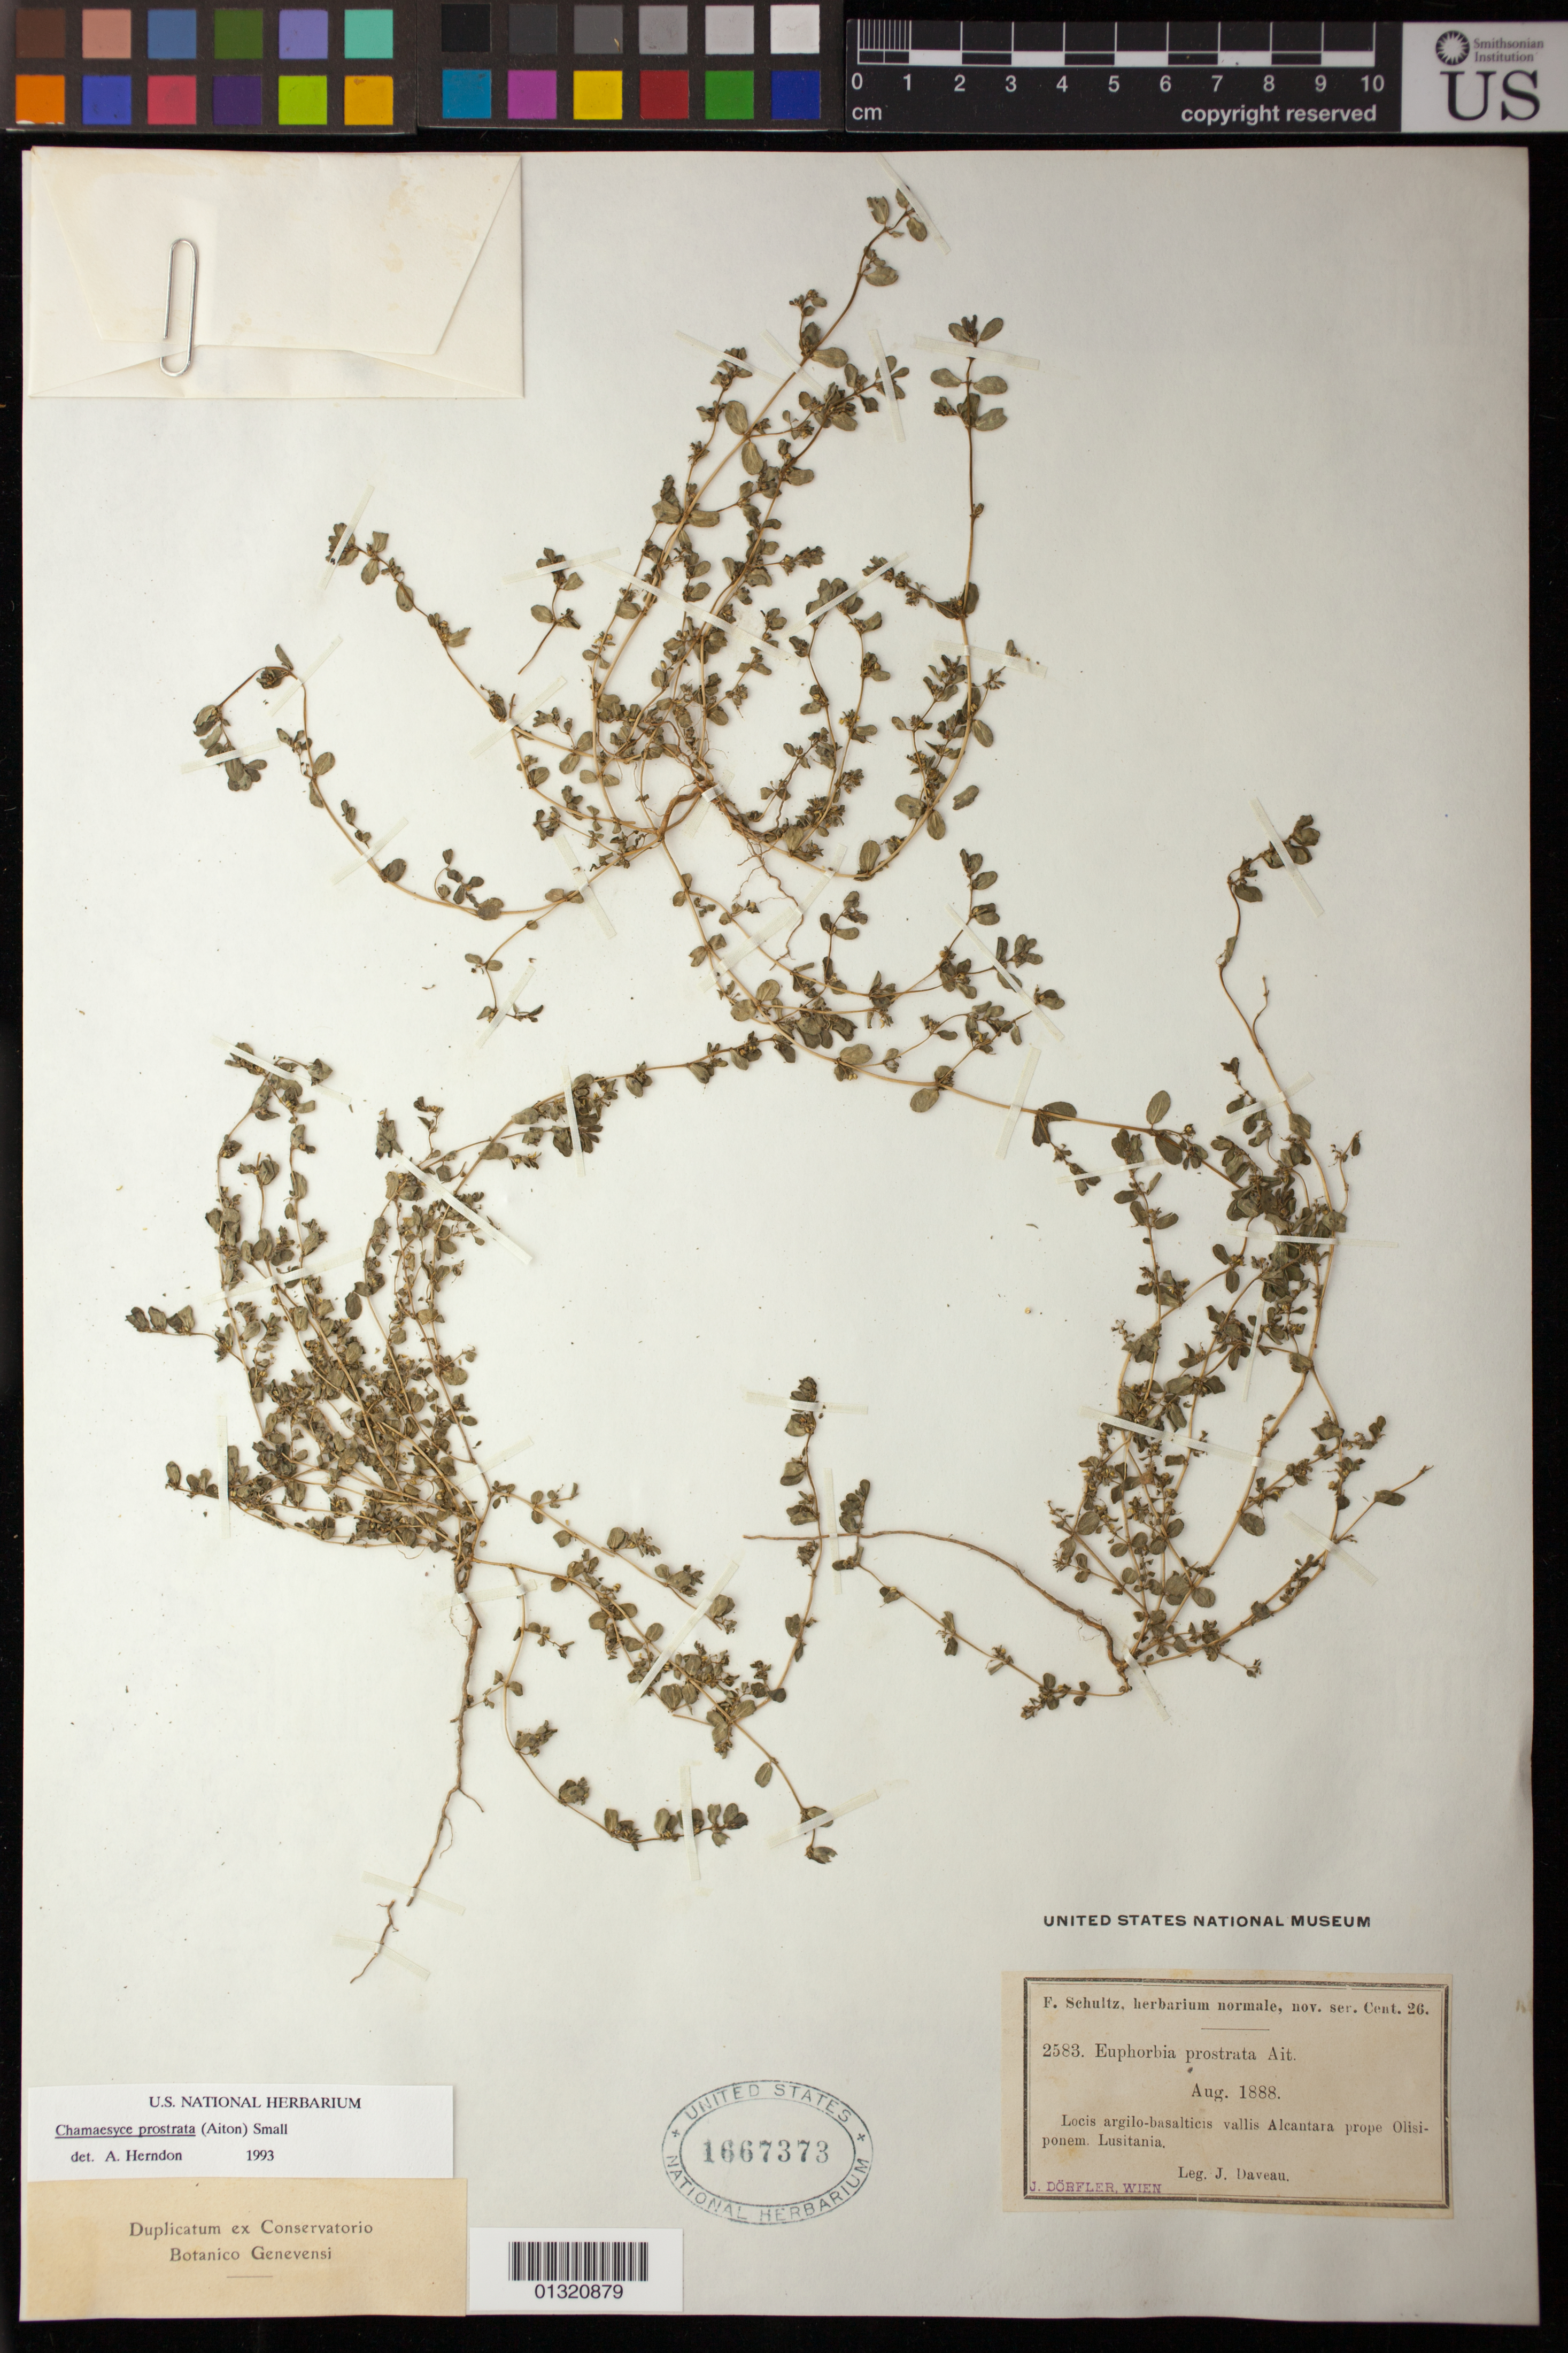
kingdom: Plantae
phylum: Tracheophyta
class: Magnoliopsida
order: Malpighiales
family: Euphorbiaceae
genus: Euphorbia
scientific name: Euphorbia prostrata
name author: Aiton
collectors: J. Daveau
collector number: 2583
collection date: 1888-08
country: Portugal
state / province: Lisboa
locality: Locis argilo-asalticis vallis Alcantara prope Olisiponem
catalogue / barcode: US 1667373